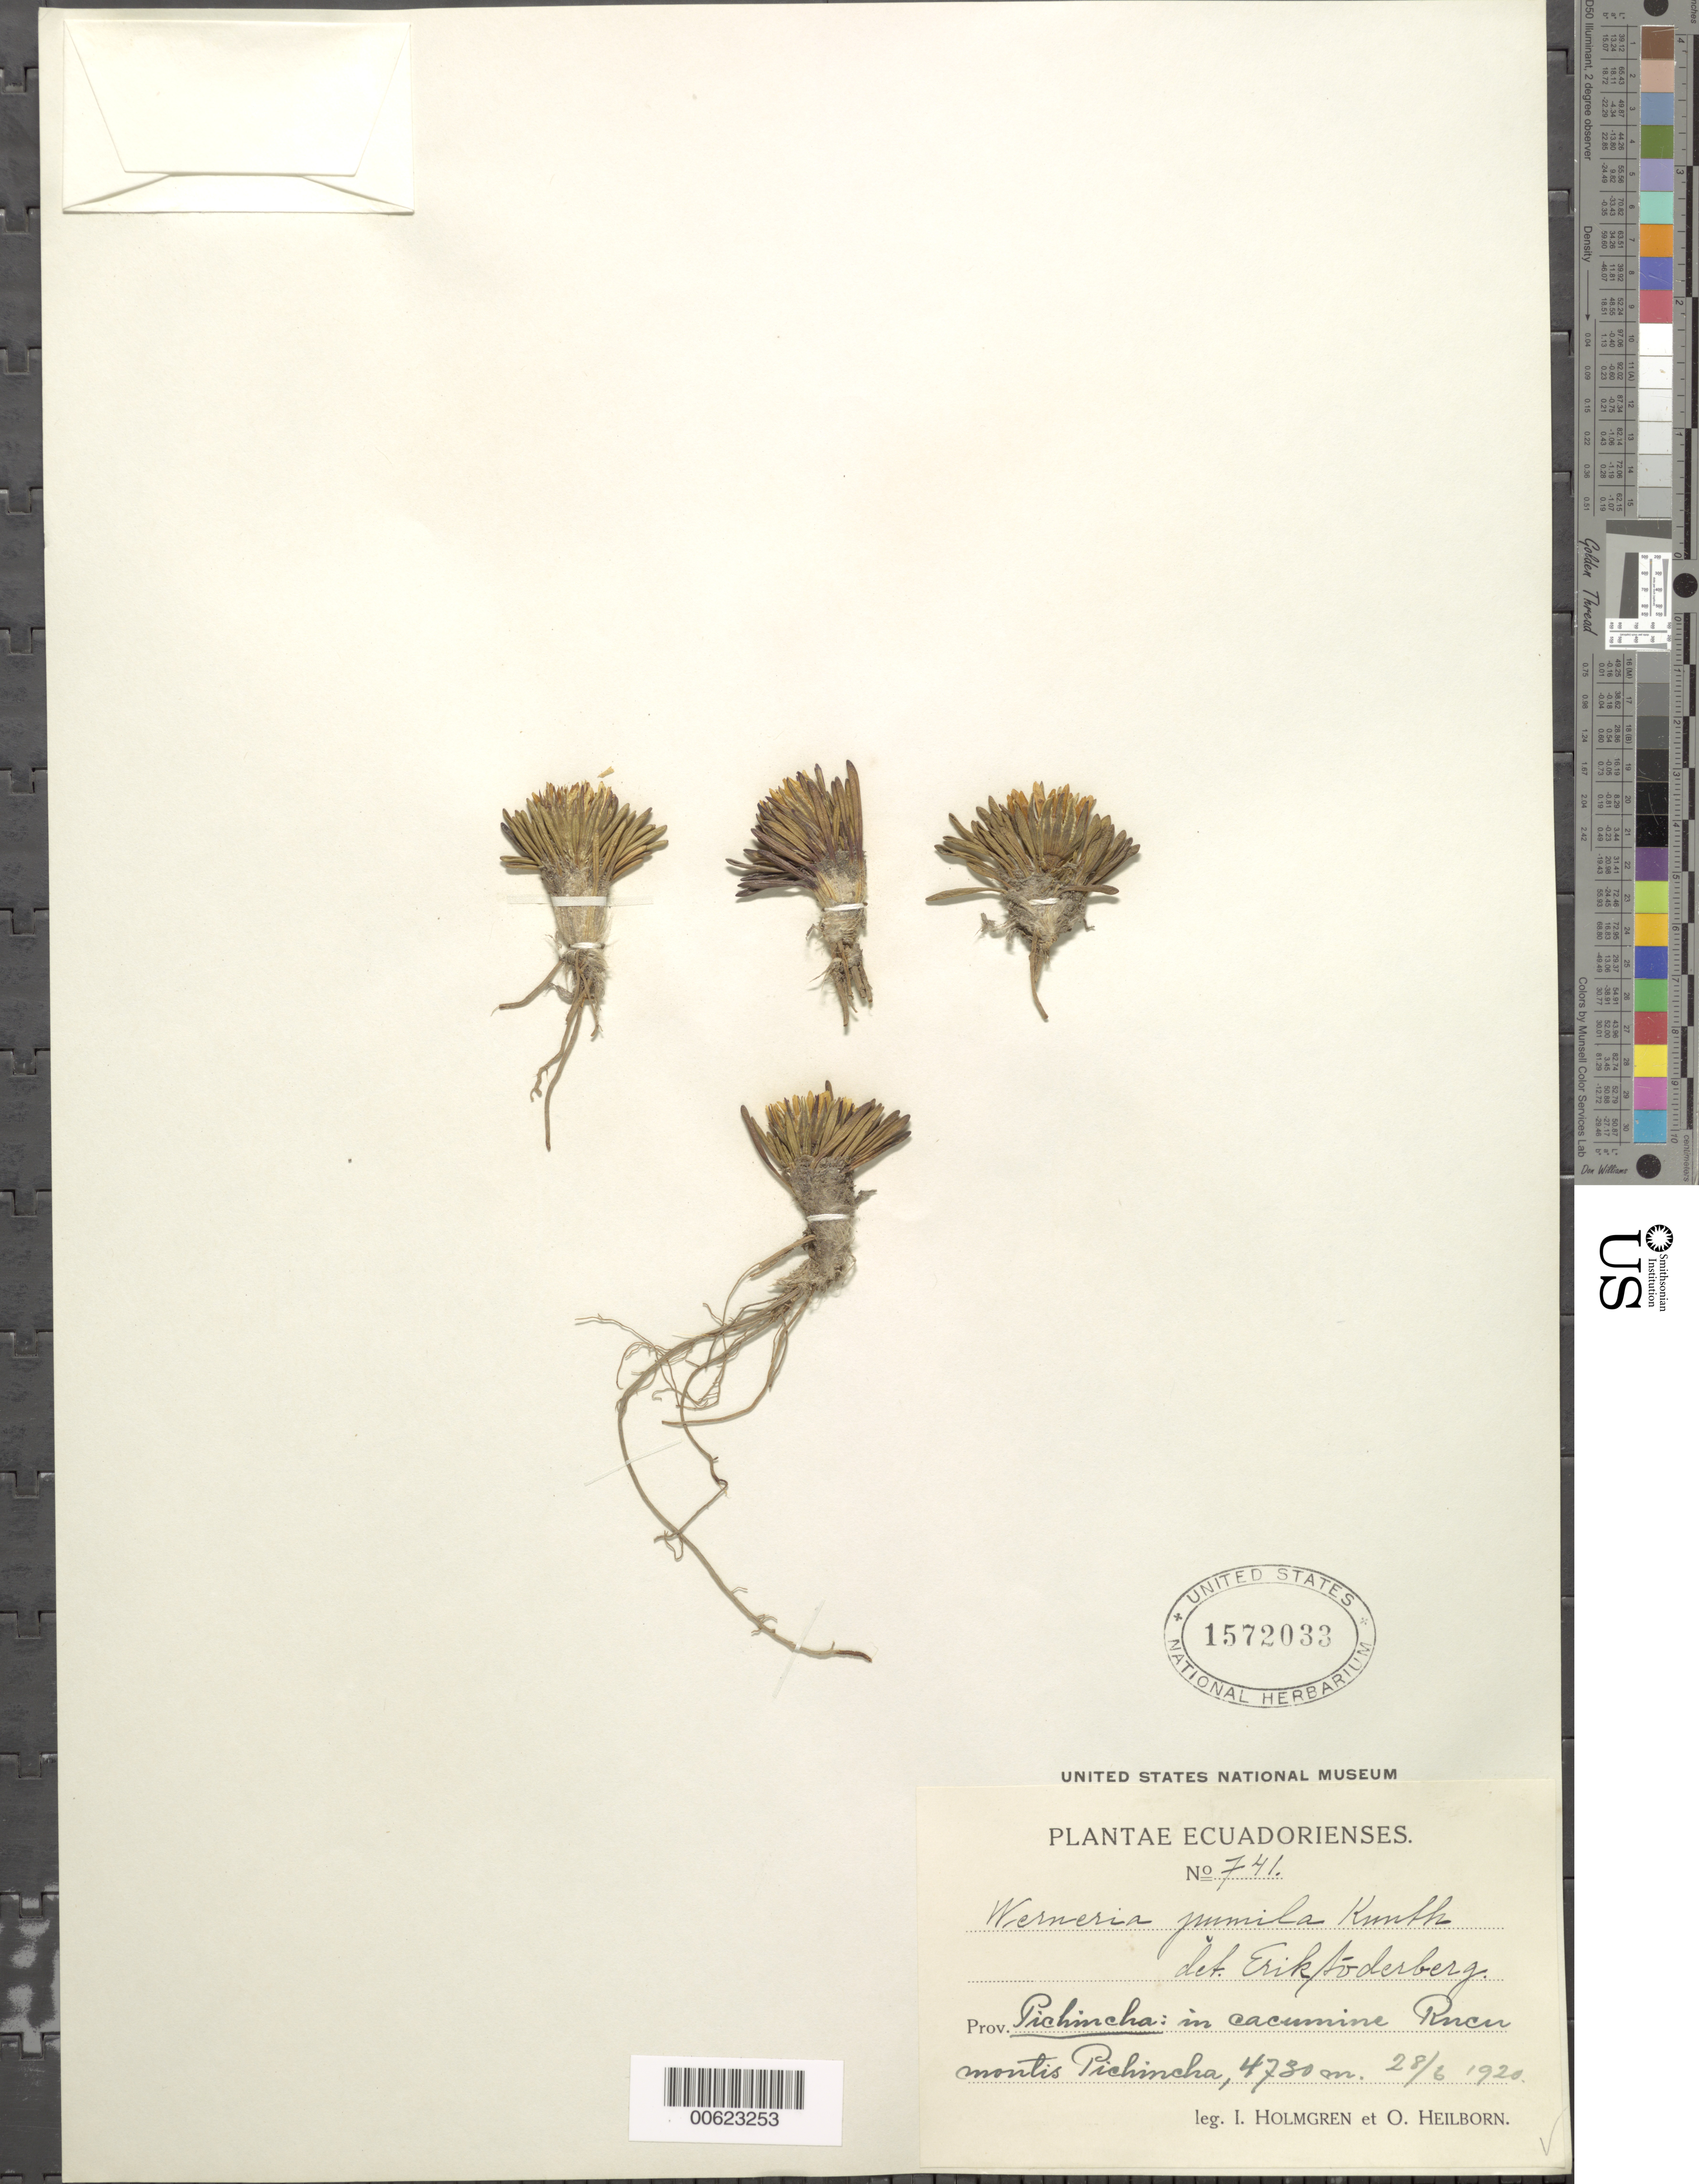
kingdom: Plantae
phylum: Tracheophyta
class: Magnoliopsida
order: Asterales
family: Asteraceae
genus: Werneria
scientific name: Werneria pumila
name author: Kunth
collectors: I. A. Holmgren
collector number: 741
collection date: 1920-06-28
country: Ecuador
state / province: Pichincha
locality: In cacumine Rucu montis Pichincha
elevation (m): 4730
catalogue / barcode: US 1572033